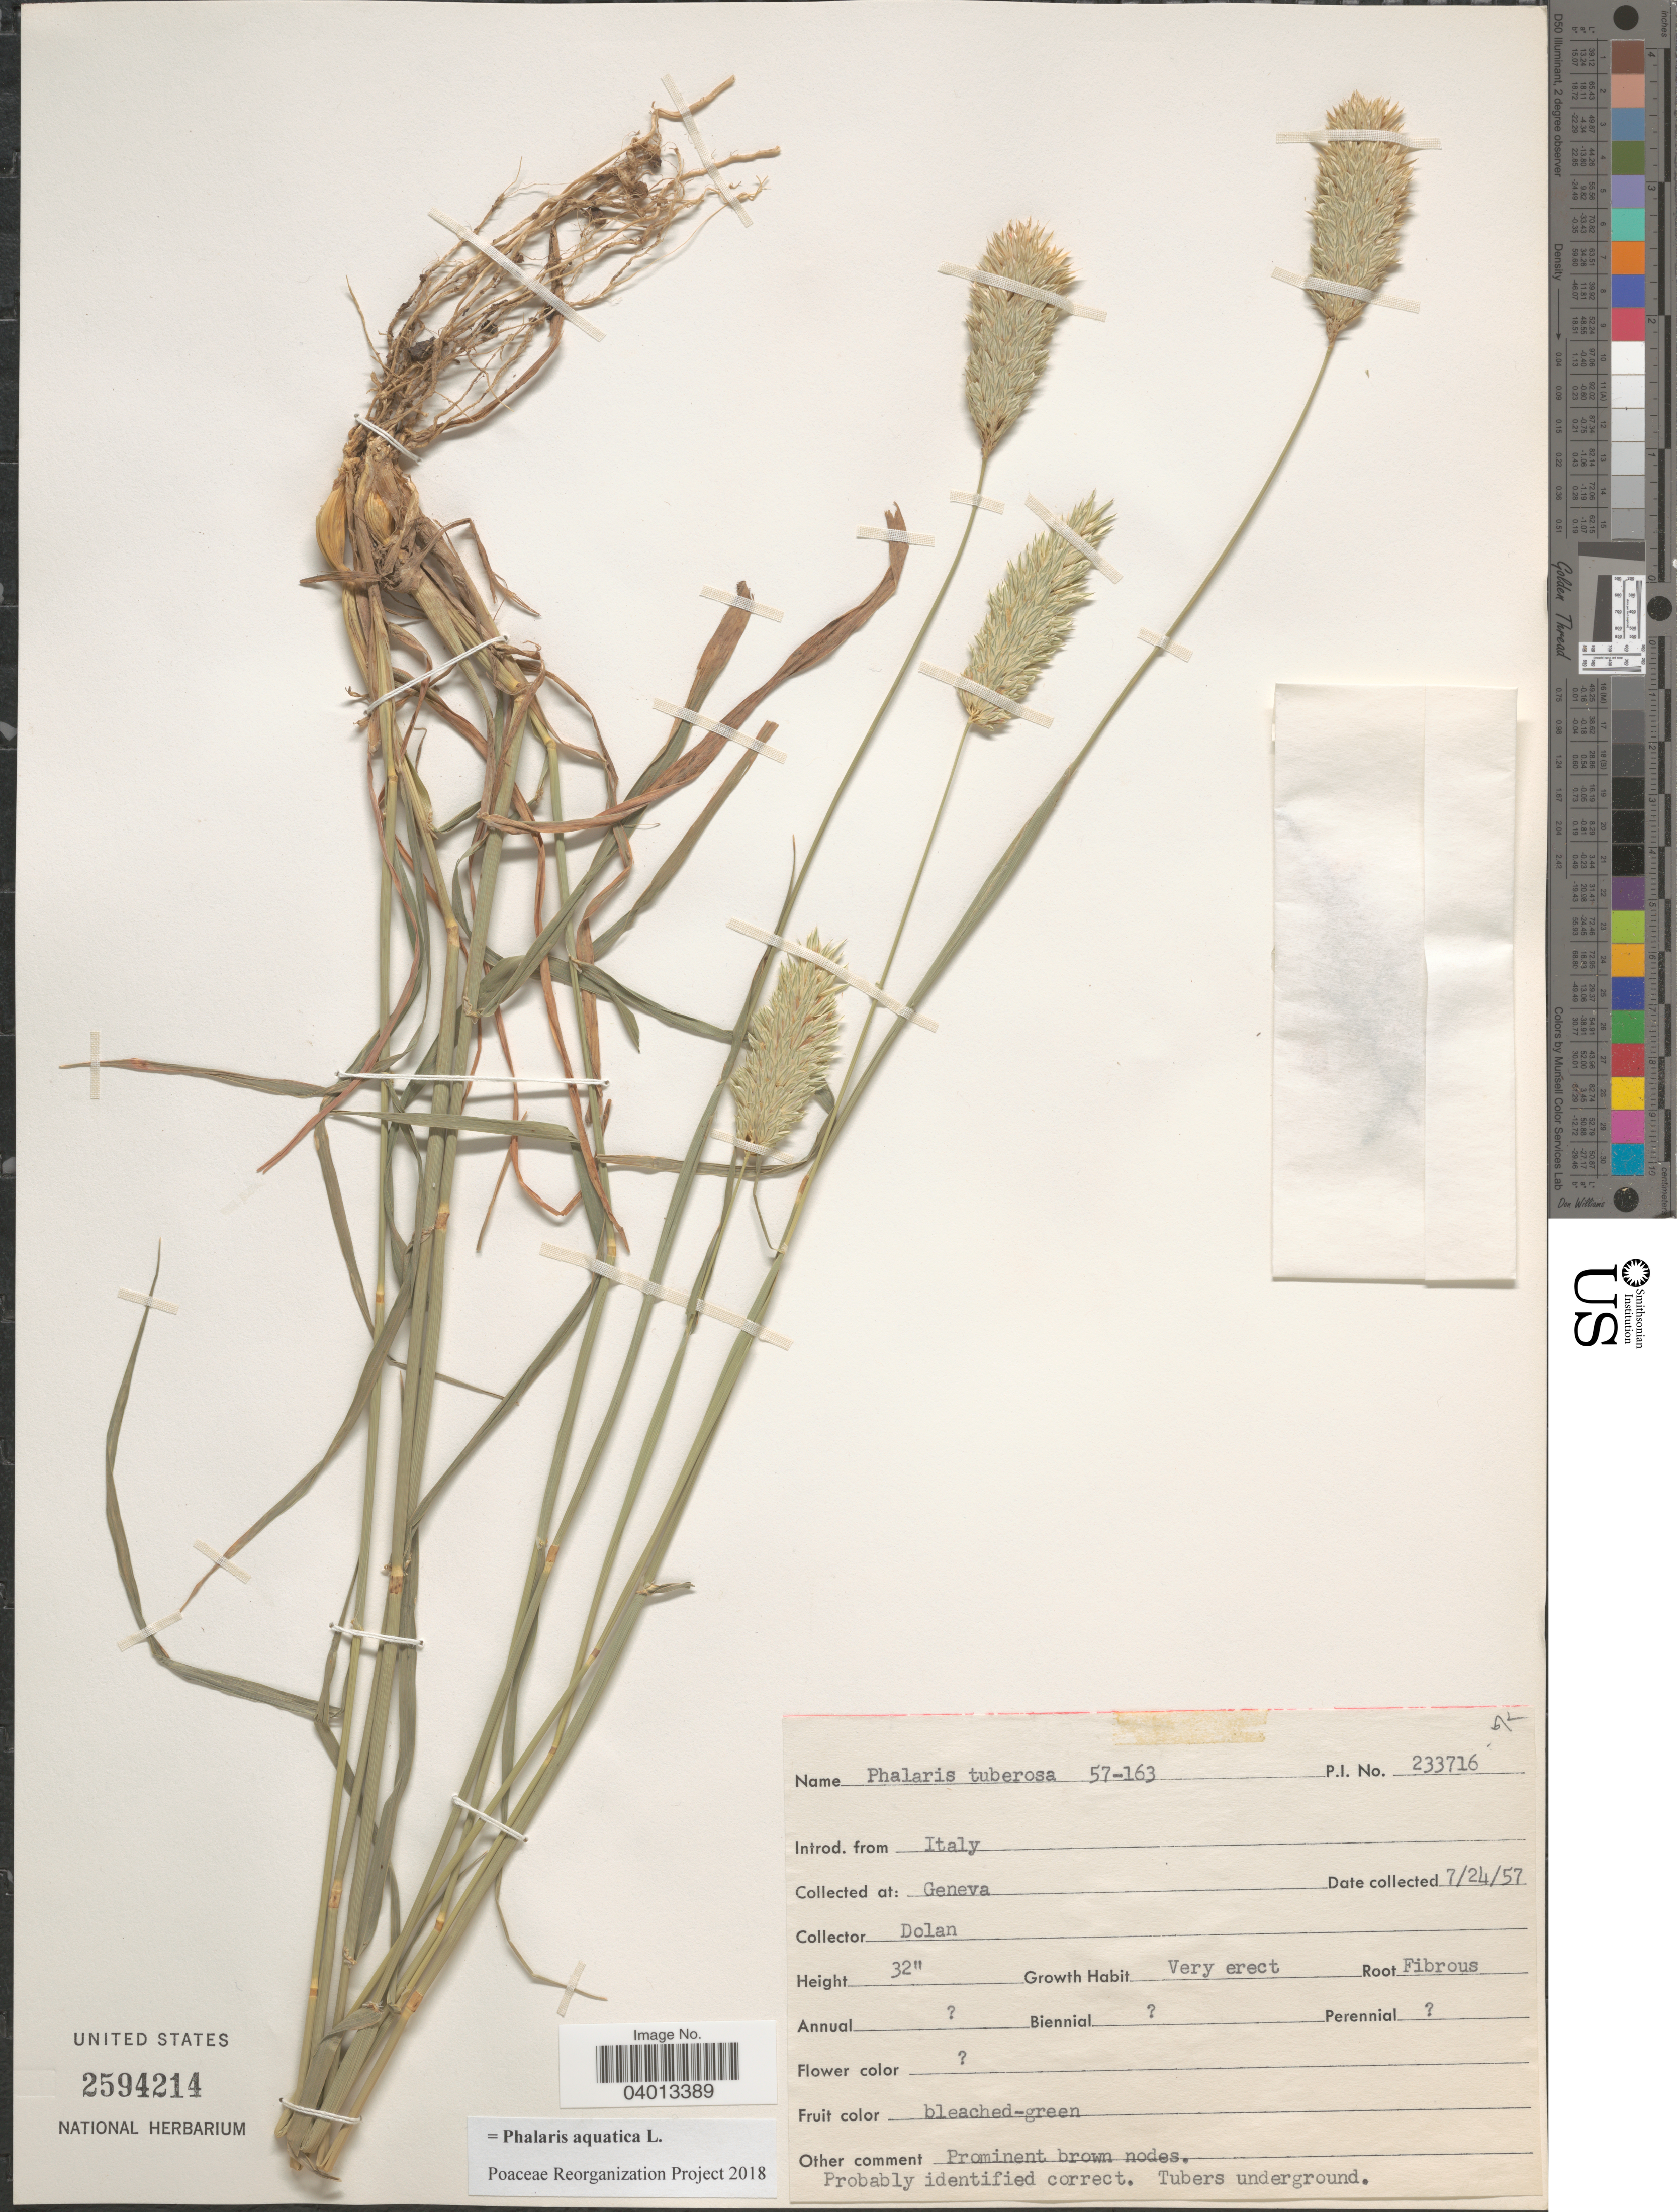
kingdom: Plantae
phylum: Tracheophyta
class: Liliopsida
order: Poales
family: Poaceae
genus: Phalaris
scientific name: Phalaris aquatica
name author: L.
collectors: Dolan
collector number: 233716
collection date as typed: Transcribed d/m/y: 24/7/57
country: Switzerland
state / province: Genève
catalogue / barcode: US 2594214